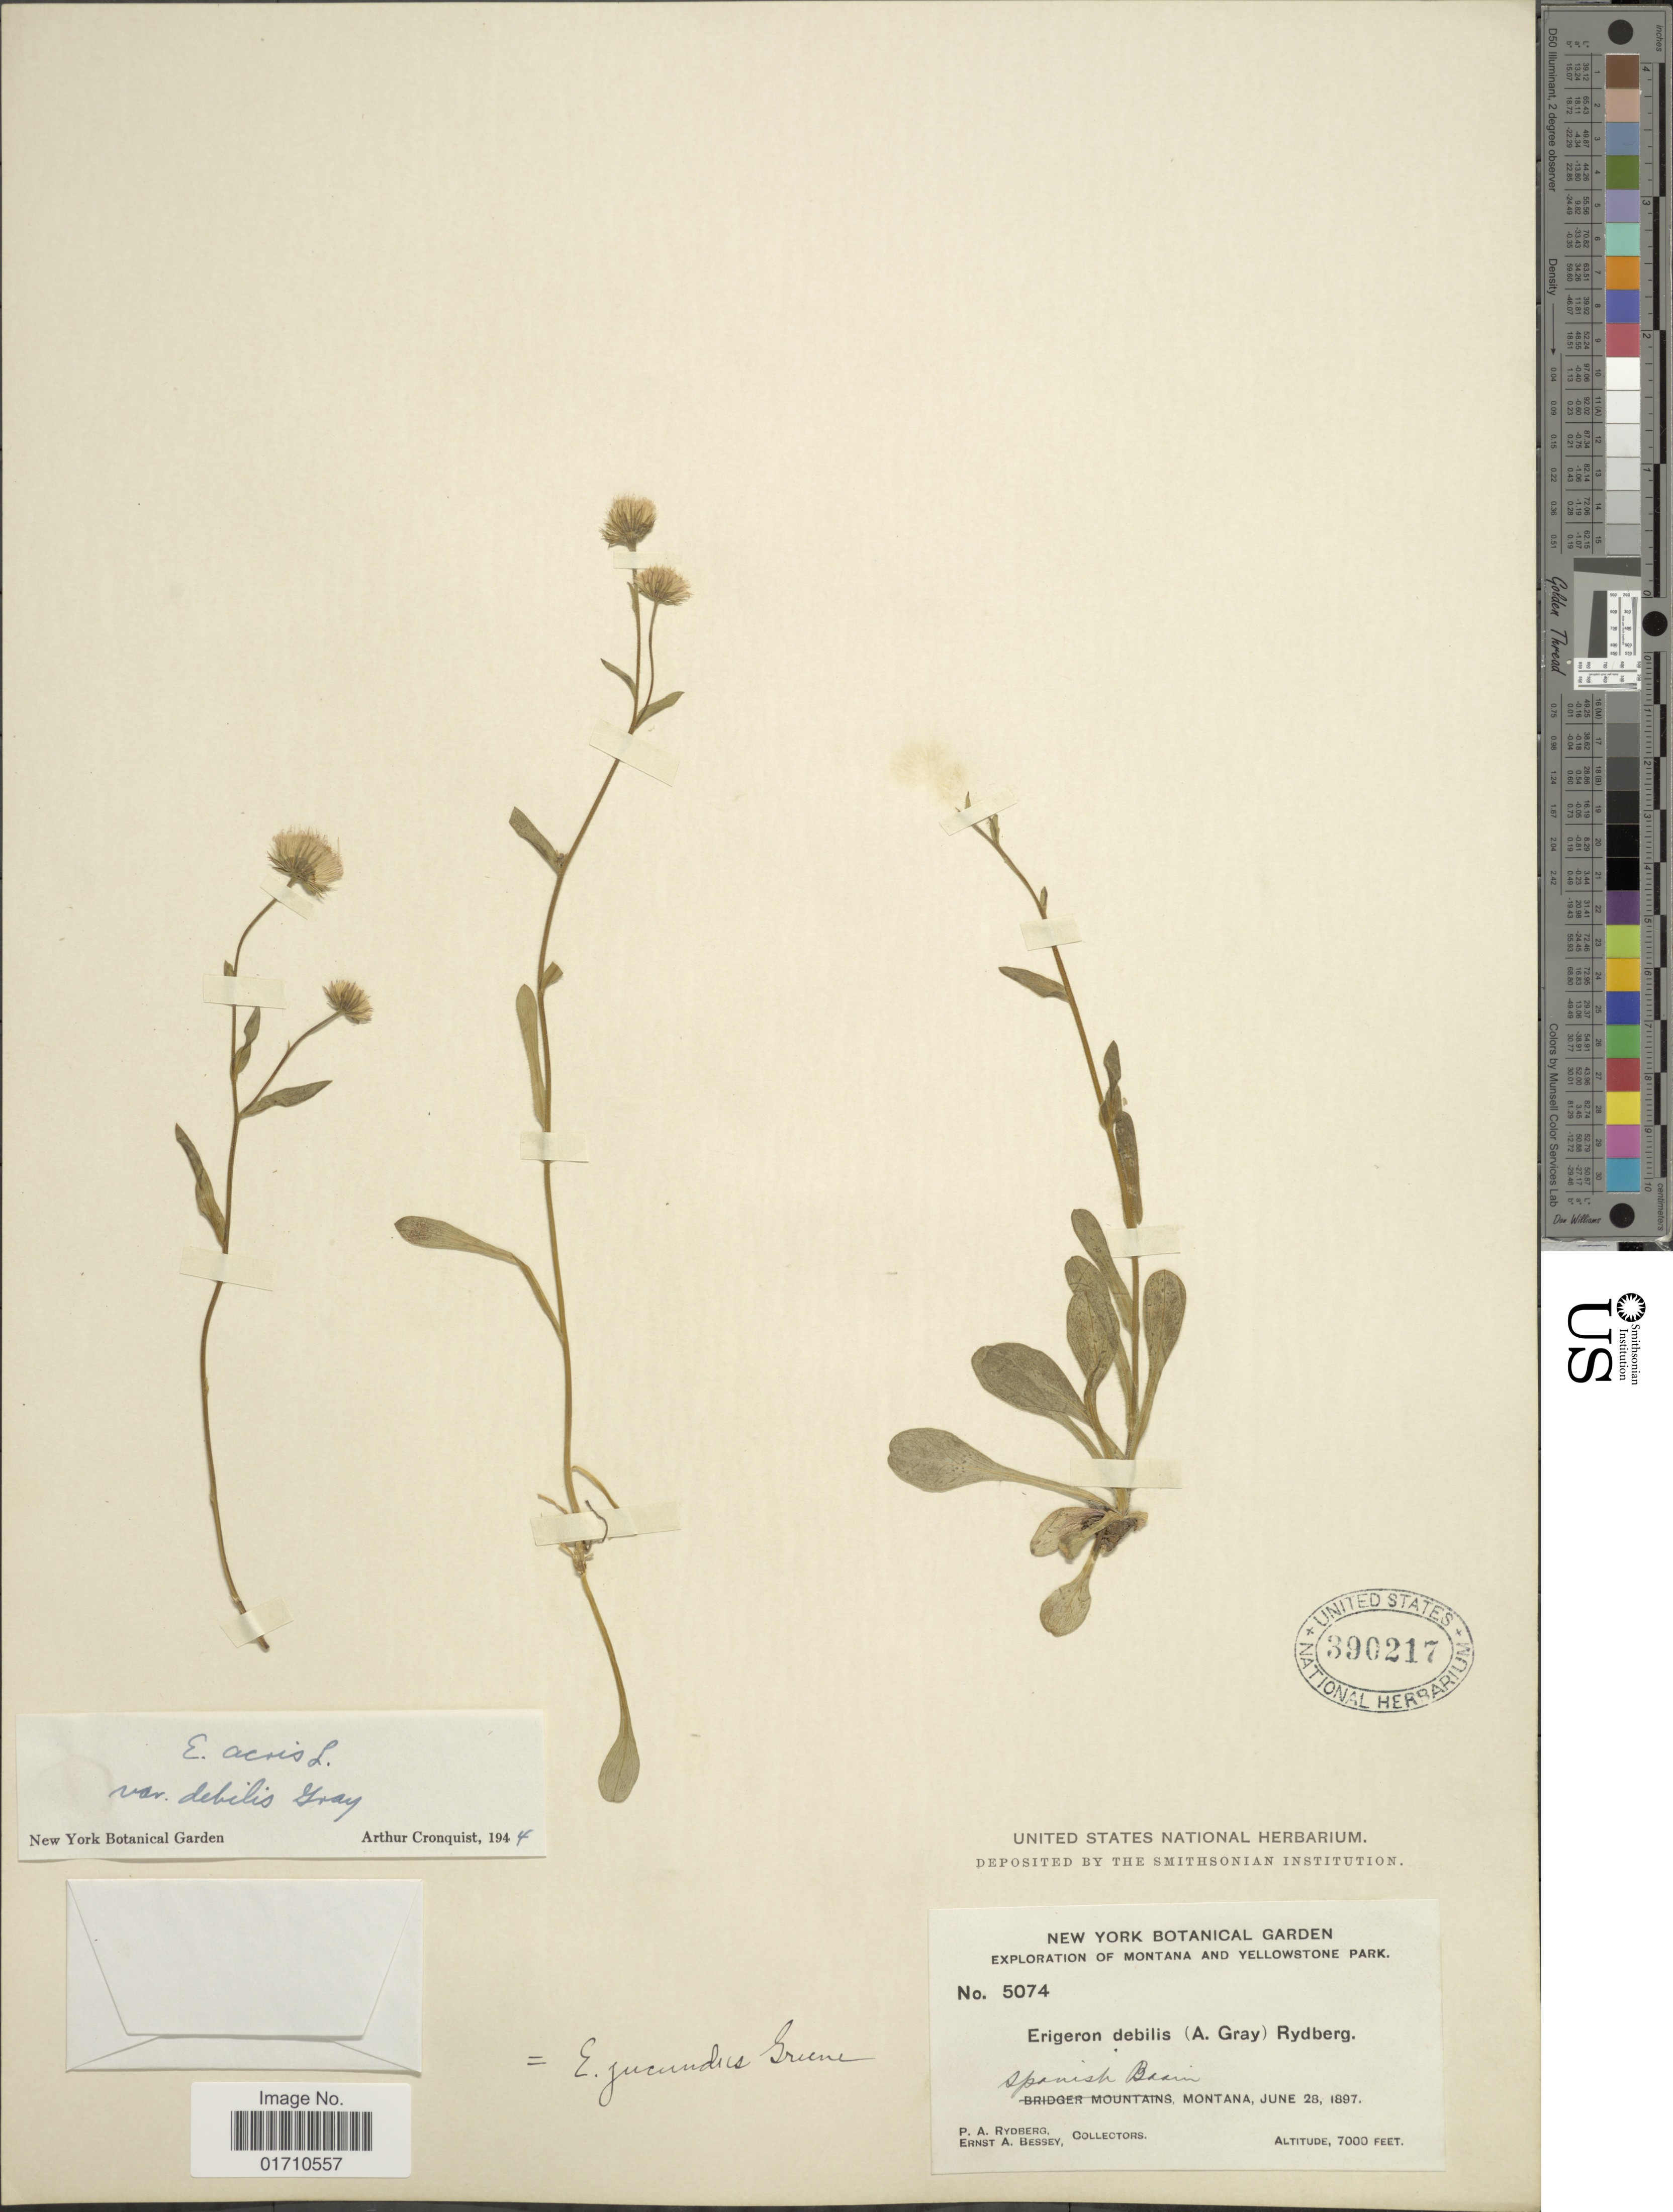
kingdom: Plantae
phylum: Tracheophyta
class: Magnoliopsida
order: Asterales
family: Asteraceae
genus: Erigeron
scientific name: Erigeron acris var. debilis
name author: A. Gray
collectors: E. A. Bessey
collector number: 5074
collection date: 1897-06-28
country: United States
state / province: Montana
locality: Montana and Yellowstone Park, Spanish Basin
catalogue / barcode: US 390217